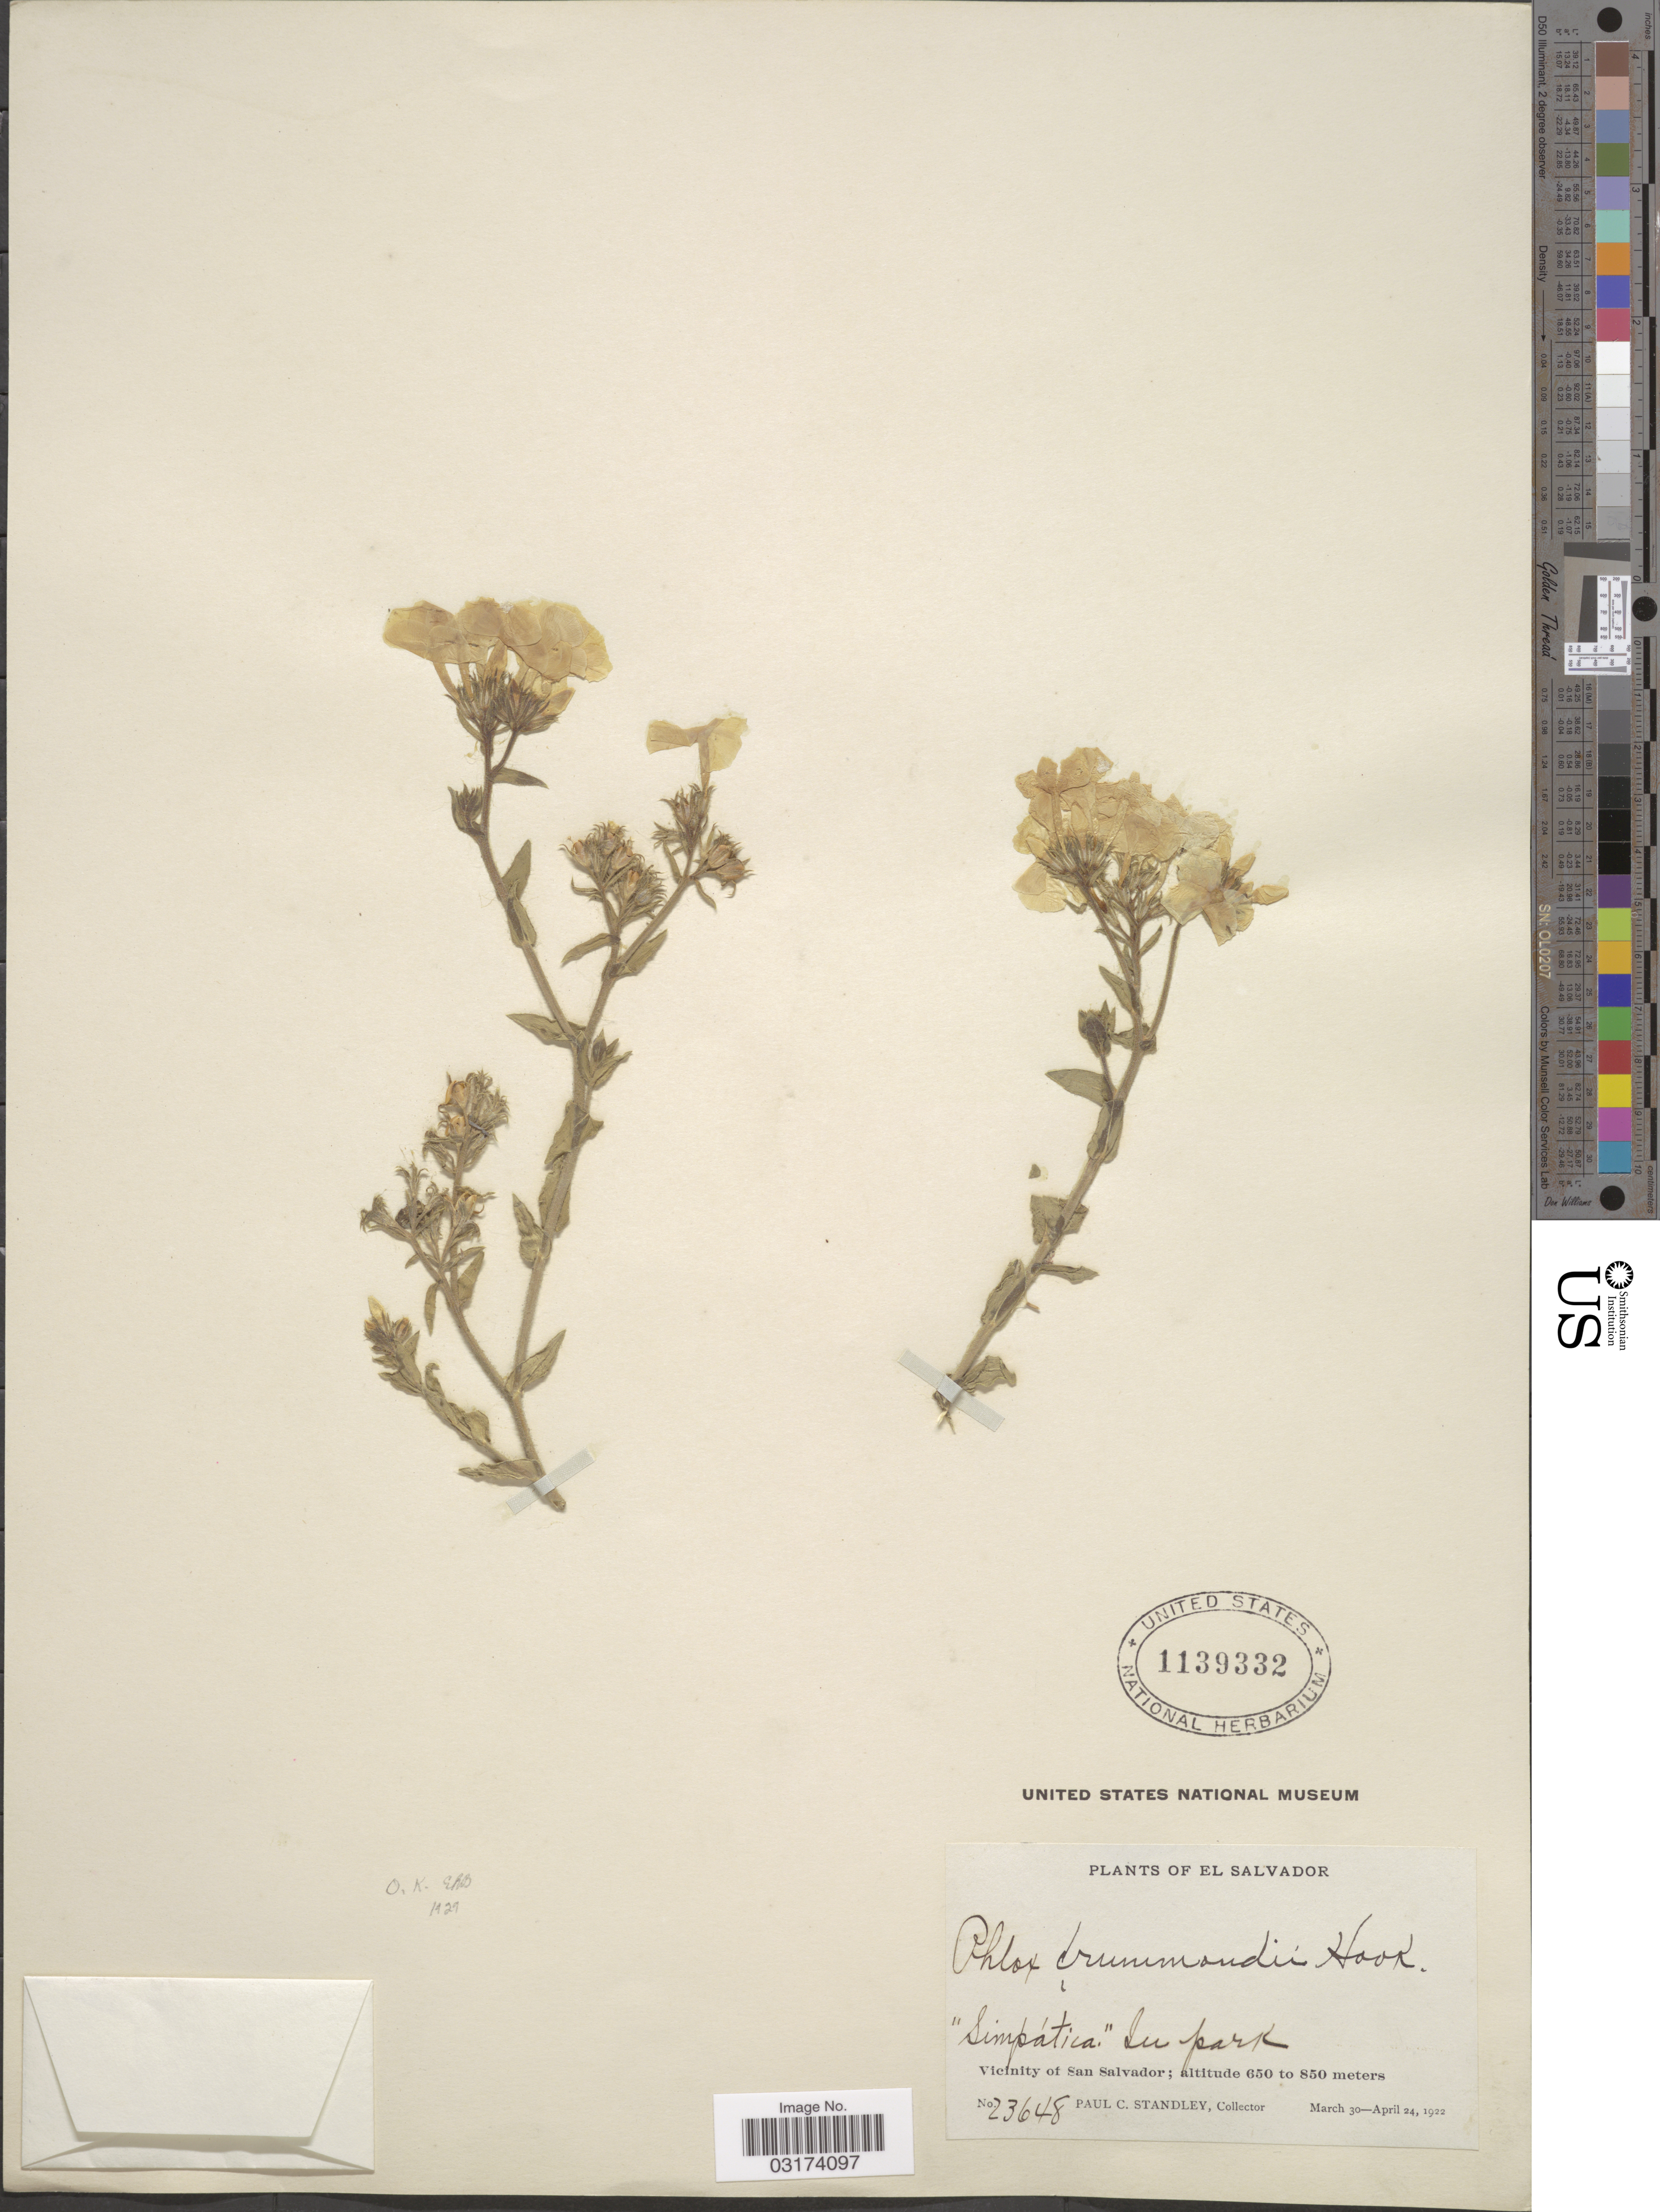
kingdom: Plantae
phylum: Tracheophyta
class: Magnoliopsida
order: Ericales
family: Polemoniaceae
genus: Phlox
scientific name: Phlox drummondii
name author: Hook.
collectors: P. C. Standley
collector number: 23648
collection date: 1922-03-30/1922-04-24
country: El Salvador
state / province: San Salvador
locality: Vicinity of San Salvador.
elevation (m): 650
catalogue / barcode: US 1139332